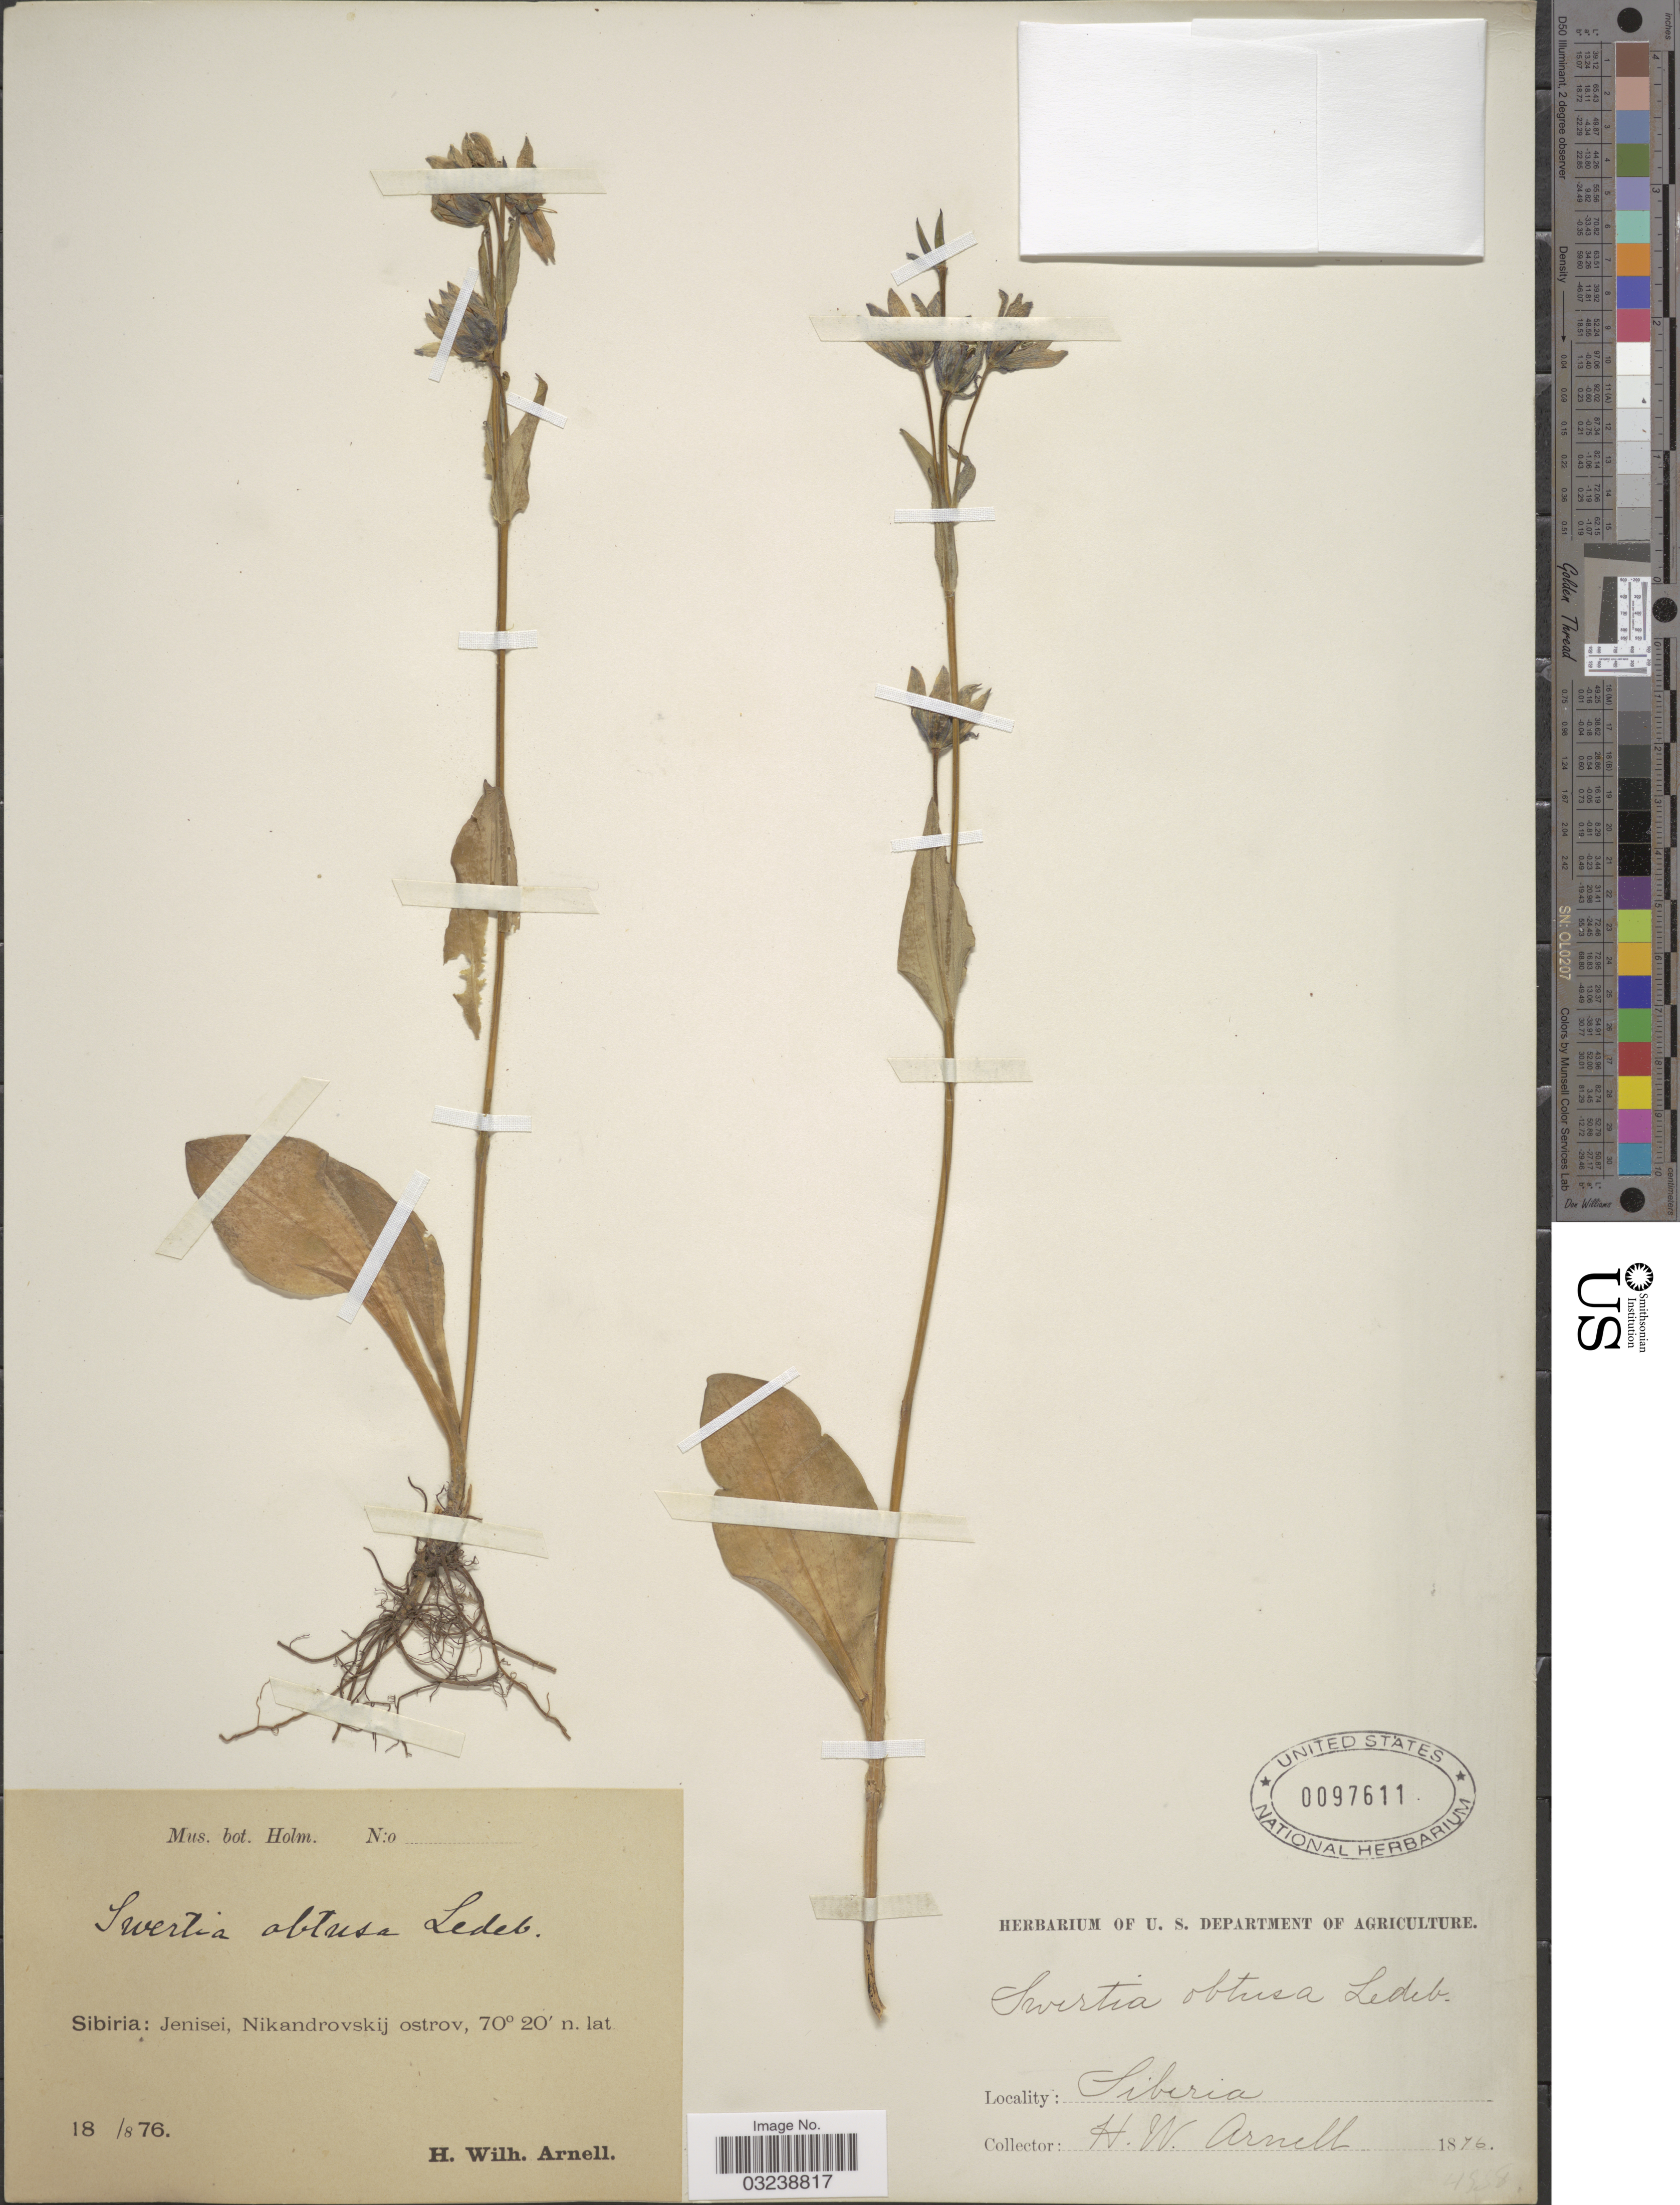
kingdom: Plantae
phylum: Tracheophyta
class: Magnoliopsida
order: Gentianales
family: Gentianaceae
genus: Swertia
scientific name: Swertia obtusa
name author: Ledeb.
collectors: H. W. Arnell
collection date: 1876-08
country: Russian Federation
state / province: Krasnoyarsk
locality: Sibiria: Jenisei, Nikandrovskij ostrov.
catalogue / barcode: US 97611